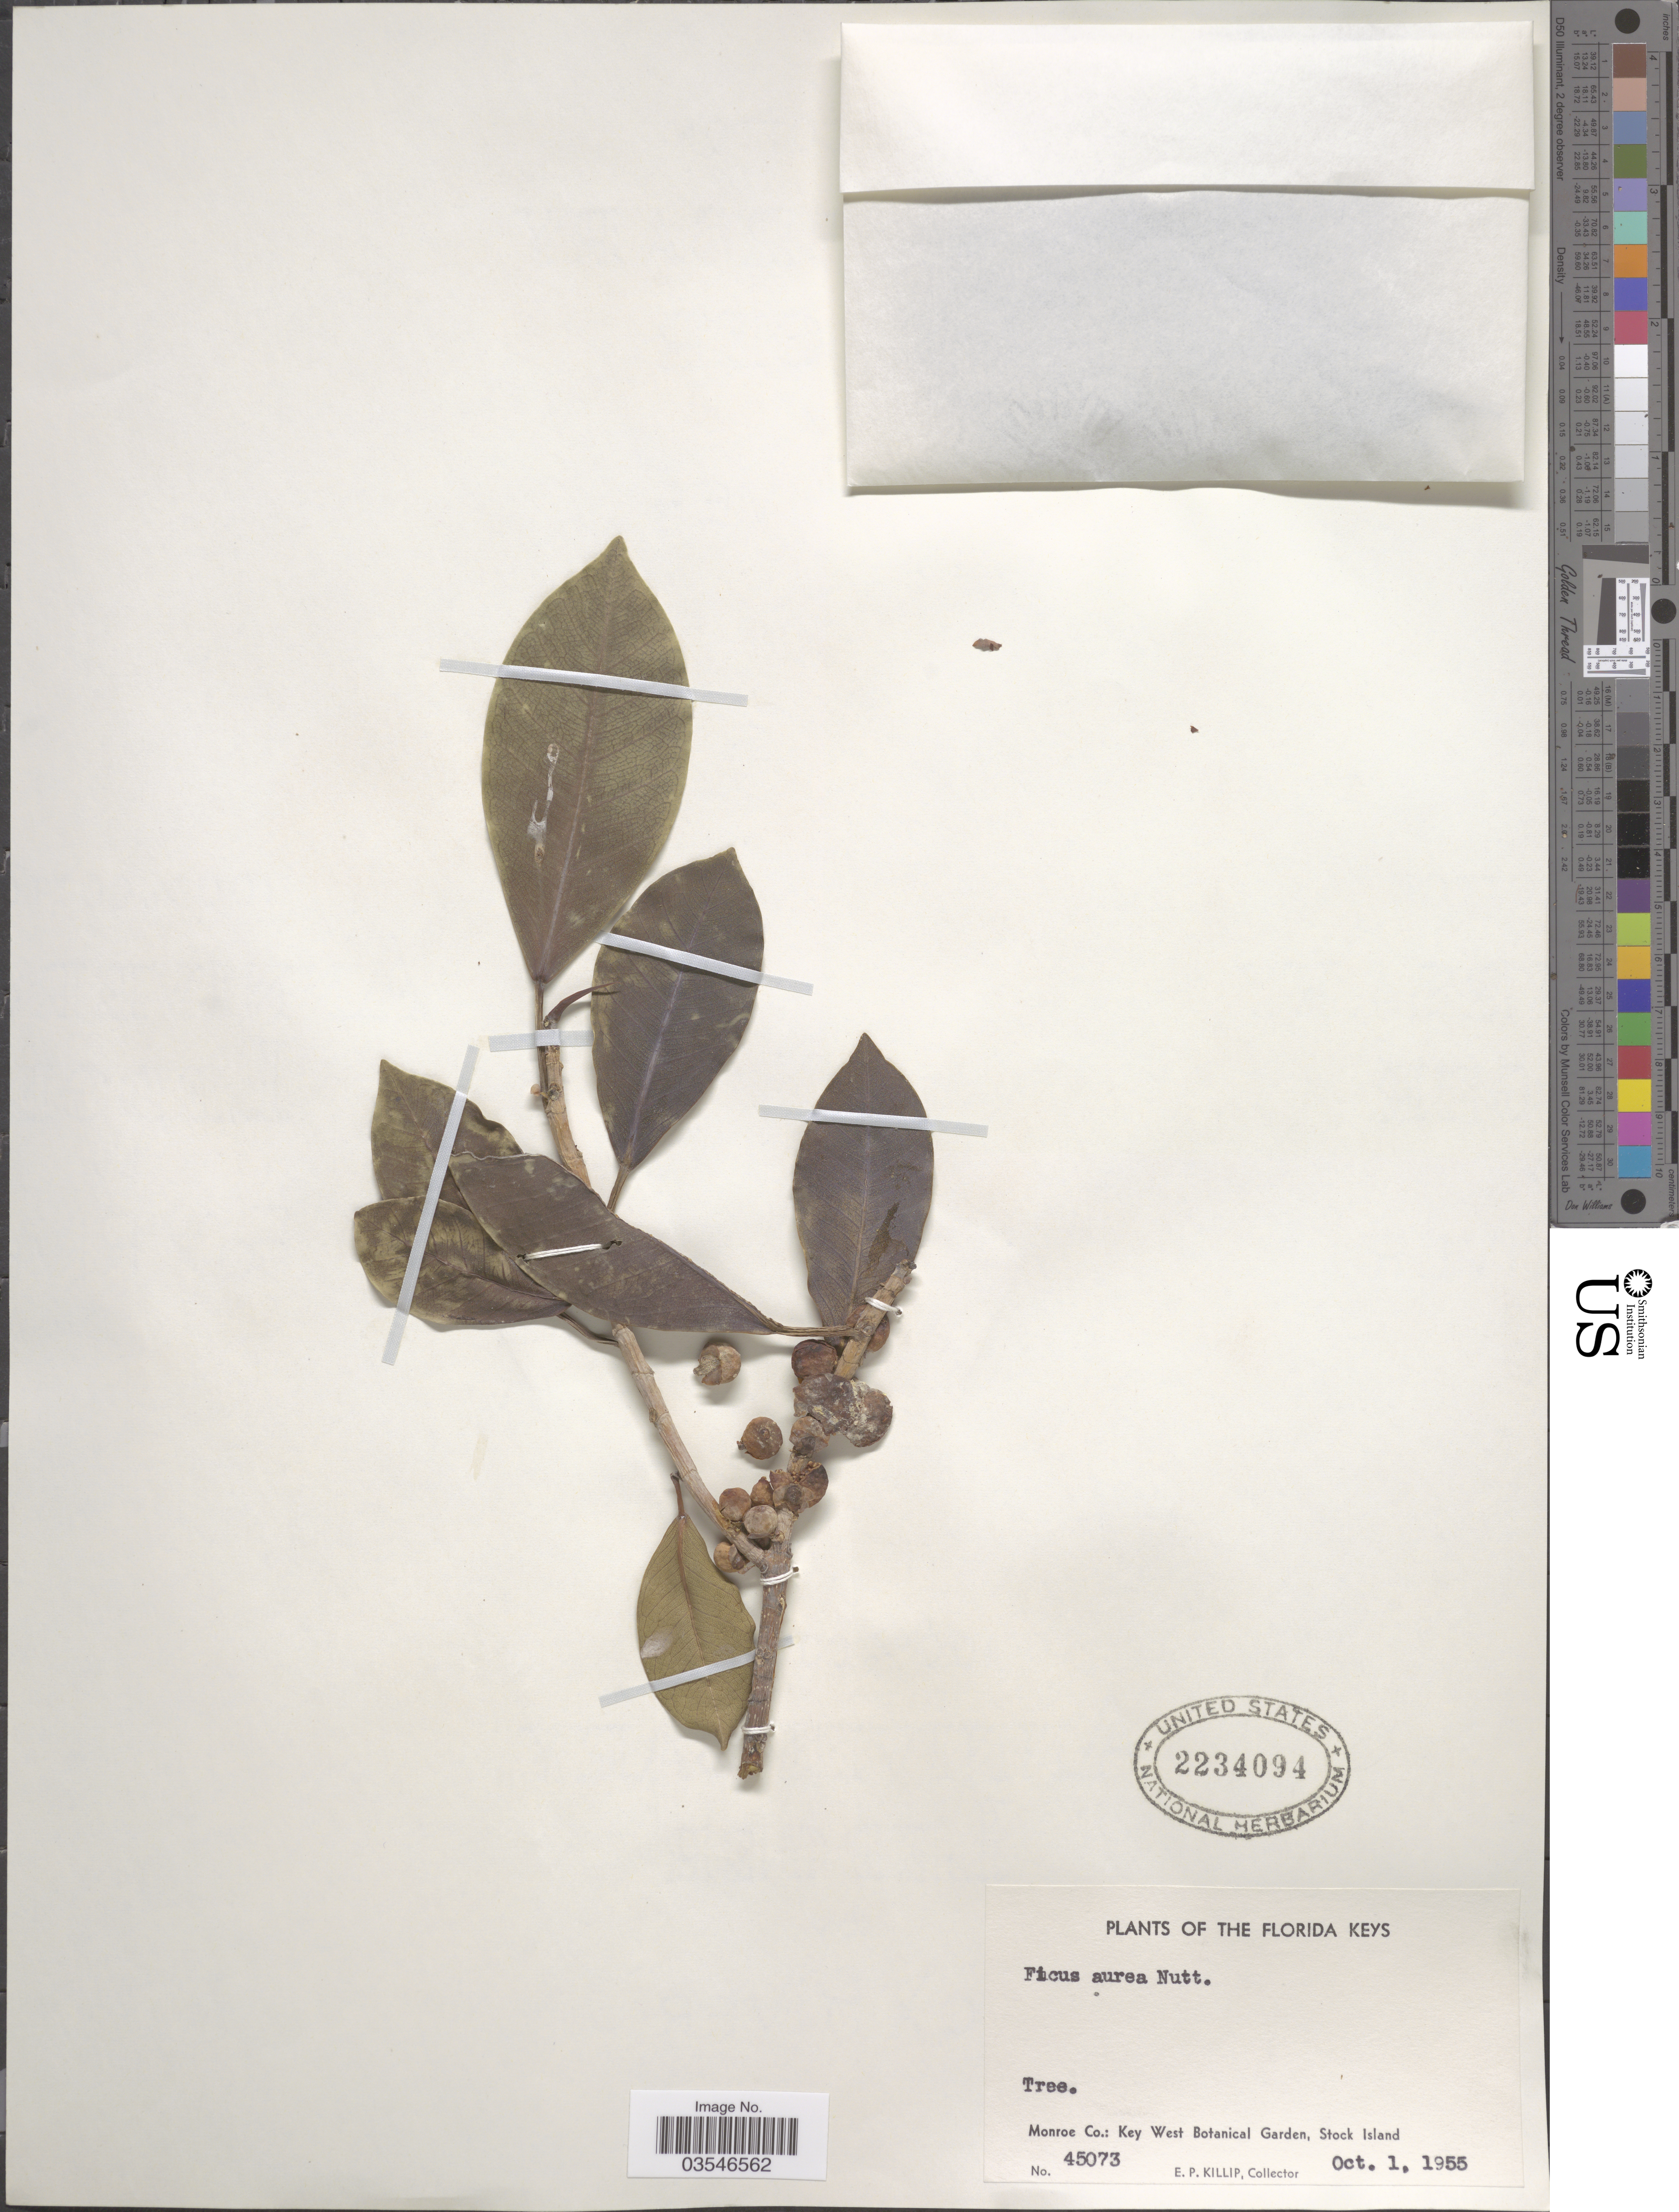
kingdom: Plantae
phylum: Tracheophyta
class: Magnoliopsida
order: Rosales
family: Moraceae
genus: Ficus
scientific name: Ficus aurea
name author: Nutt.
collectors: E. P. Killip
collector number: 45073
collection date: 1955-10-01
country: United States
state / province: Florida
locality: The Florida Keys. Monroe Co.: Key West Botanical Garden, Stock Island.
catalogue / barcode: US 2234094